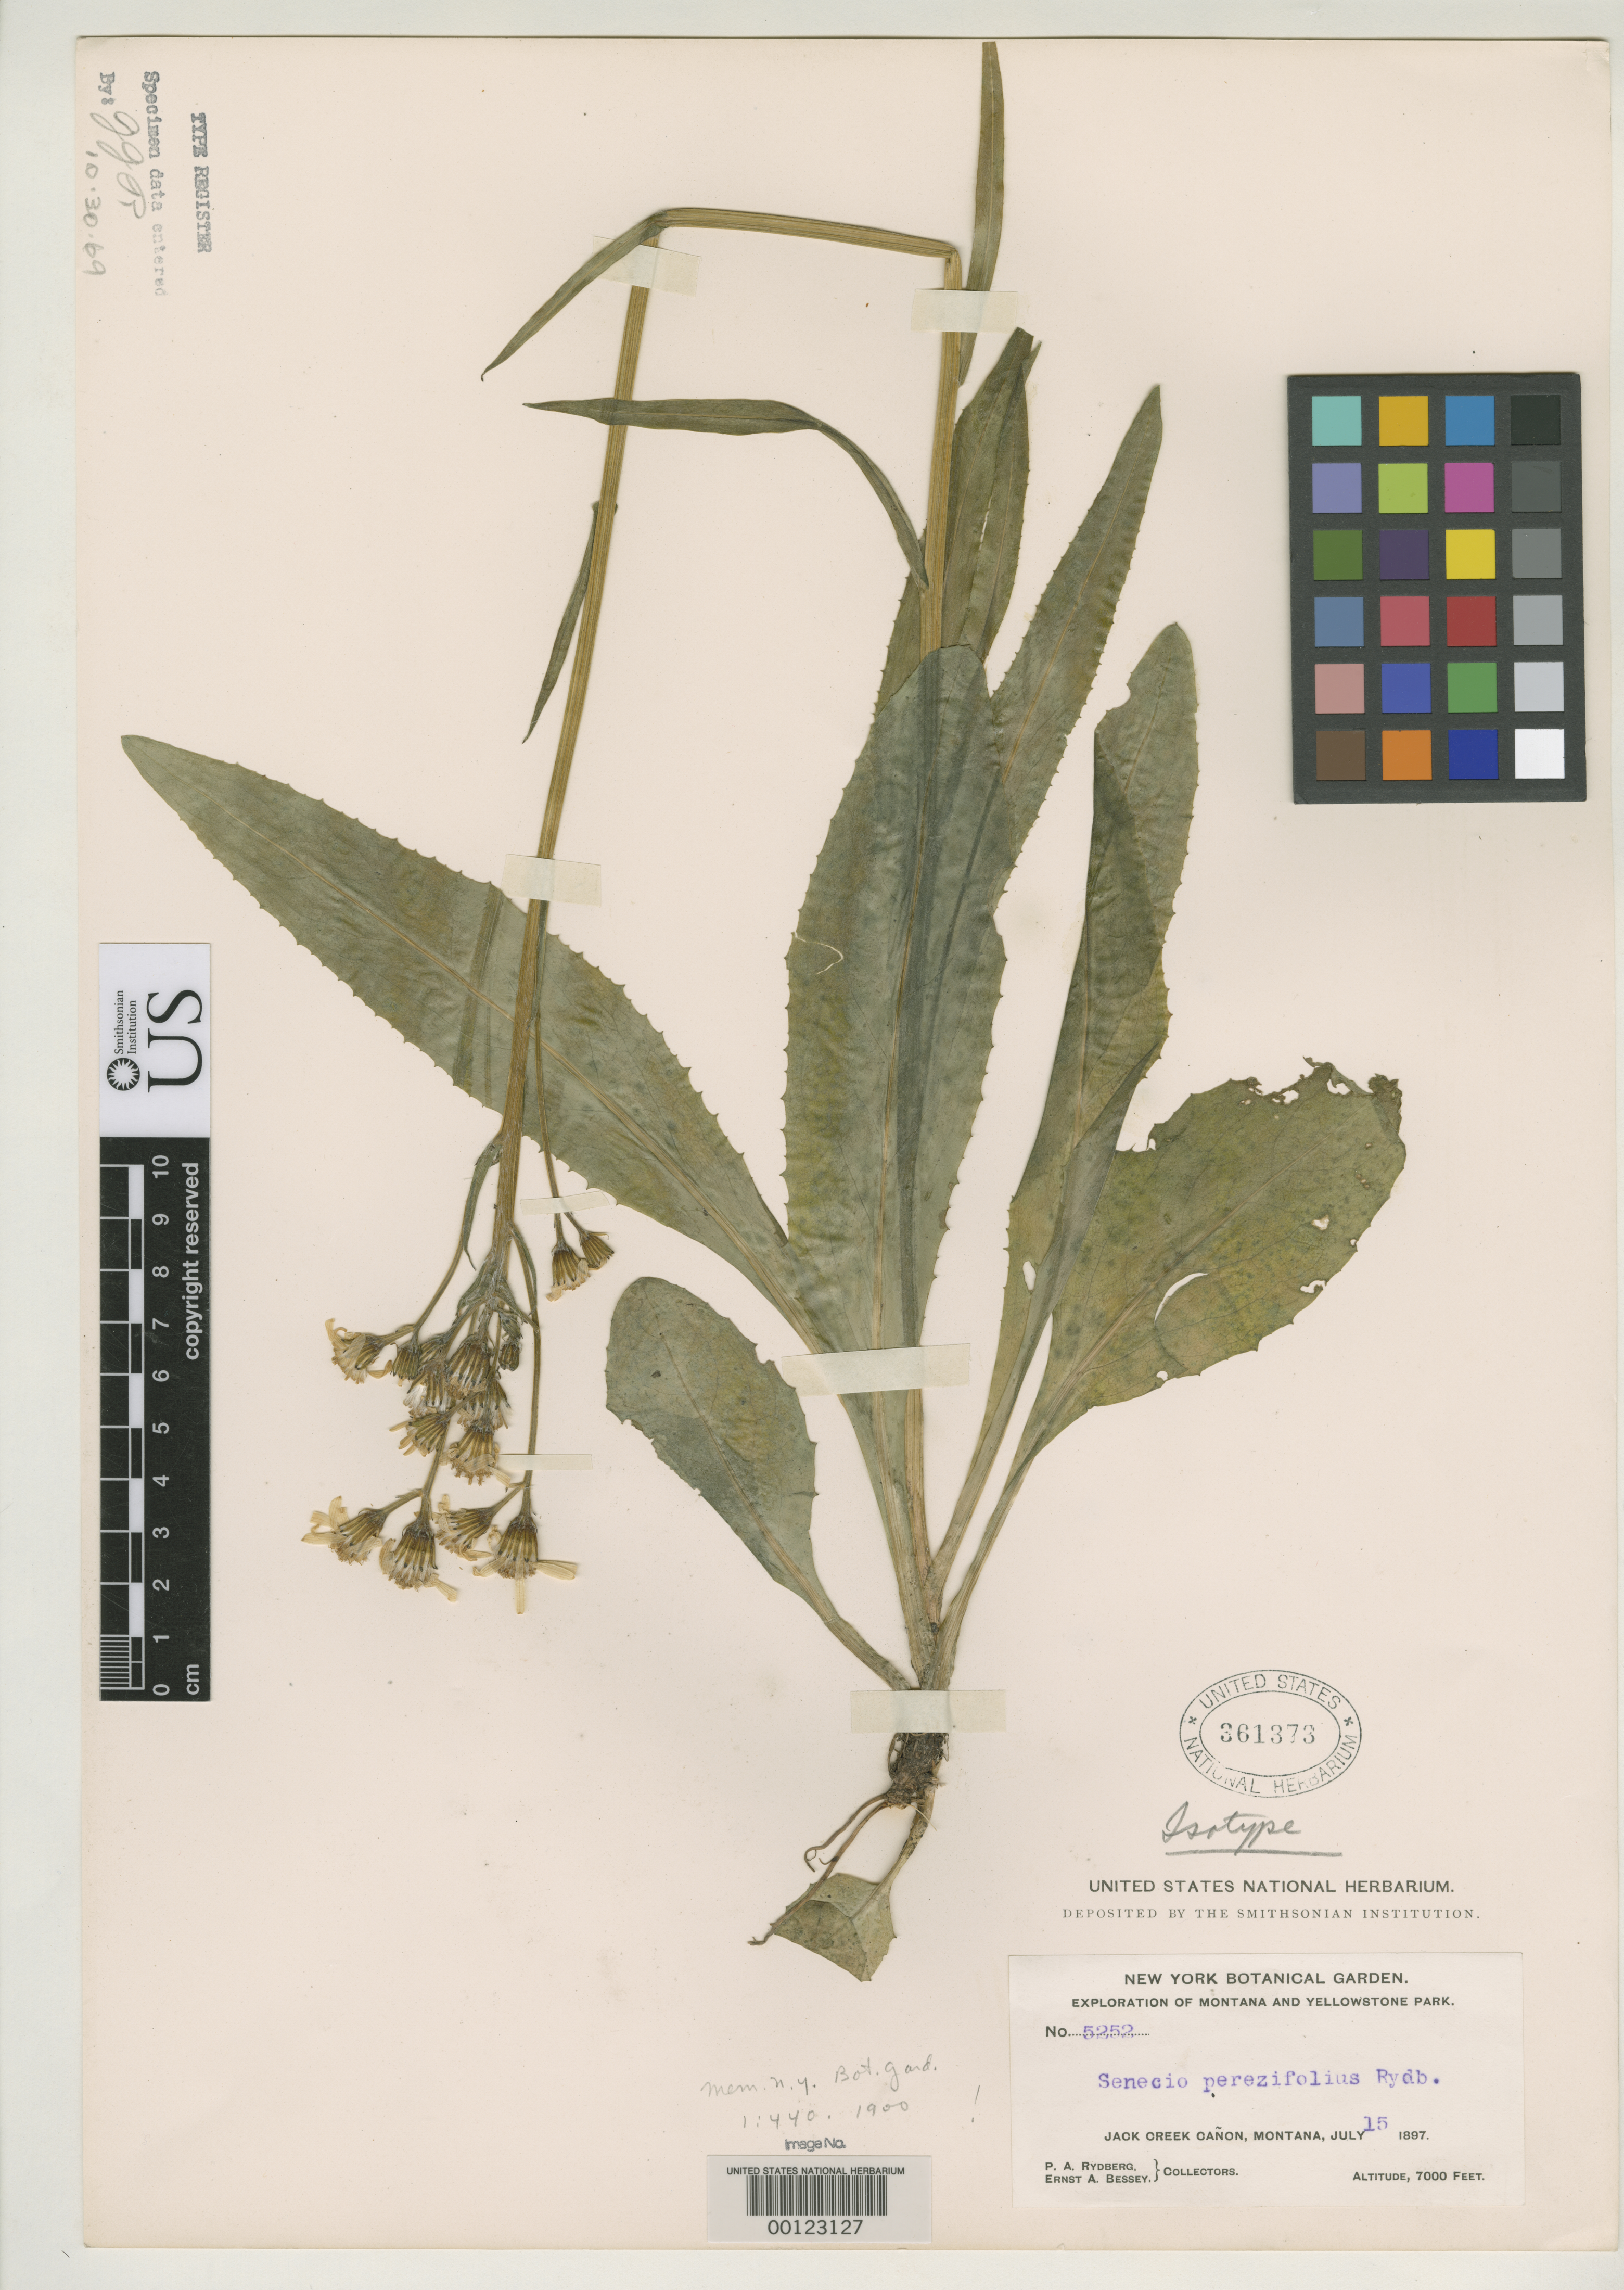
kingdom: Plantae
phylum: Tracheophyta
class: Magnoliopsida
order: Asterales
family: Asteraceae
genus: Senecio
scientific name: Senecio pereziifolius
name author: Rydb.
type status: Isotype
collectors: P. A. Rydberg & E. Bessey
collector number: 5252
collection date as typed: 15 Jul 1897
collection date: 1897-07-15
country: United States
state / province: Montana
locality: Jack Creek Canyon.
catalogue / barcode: US 361373